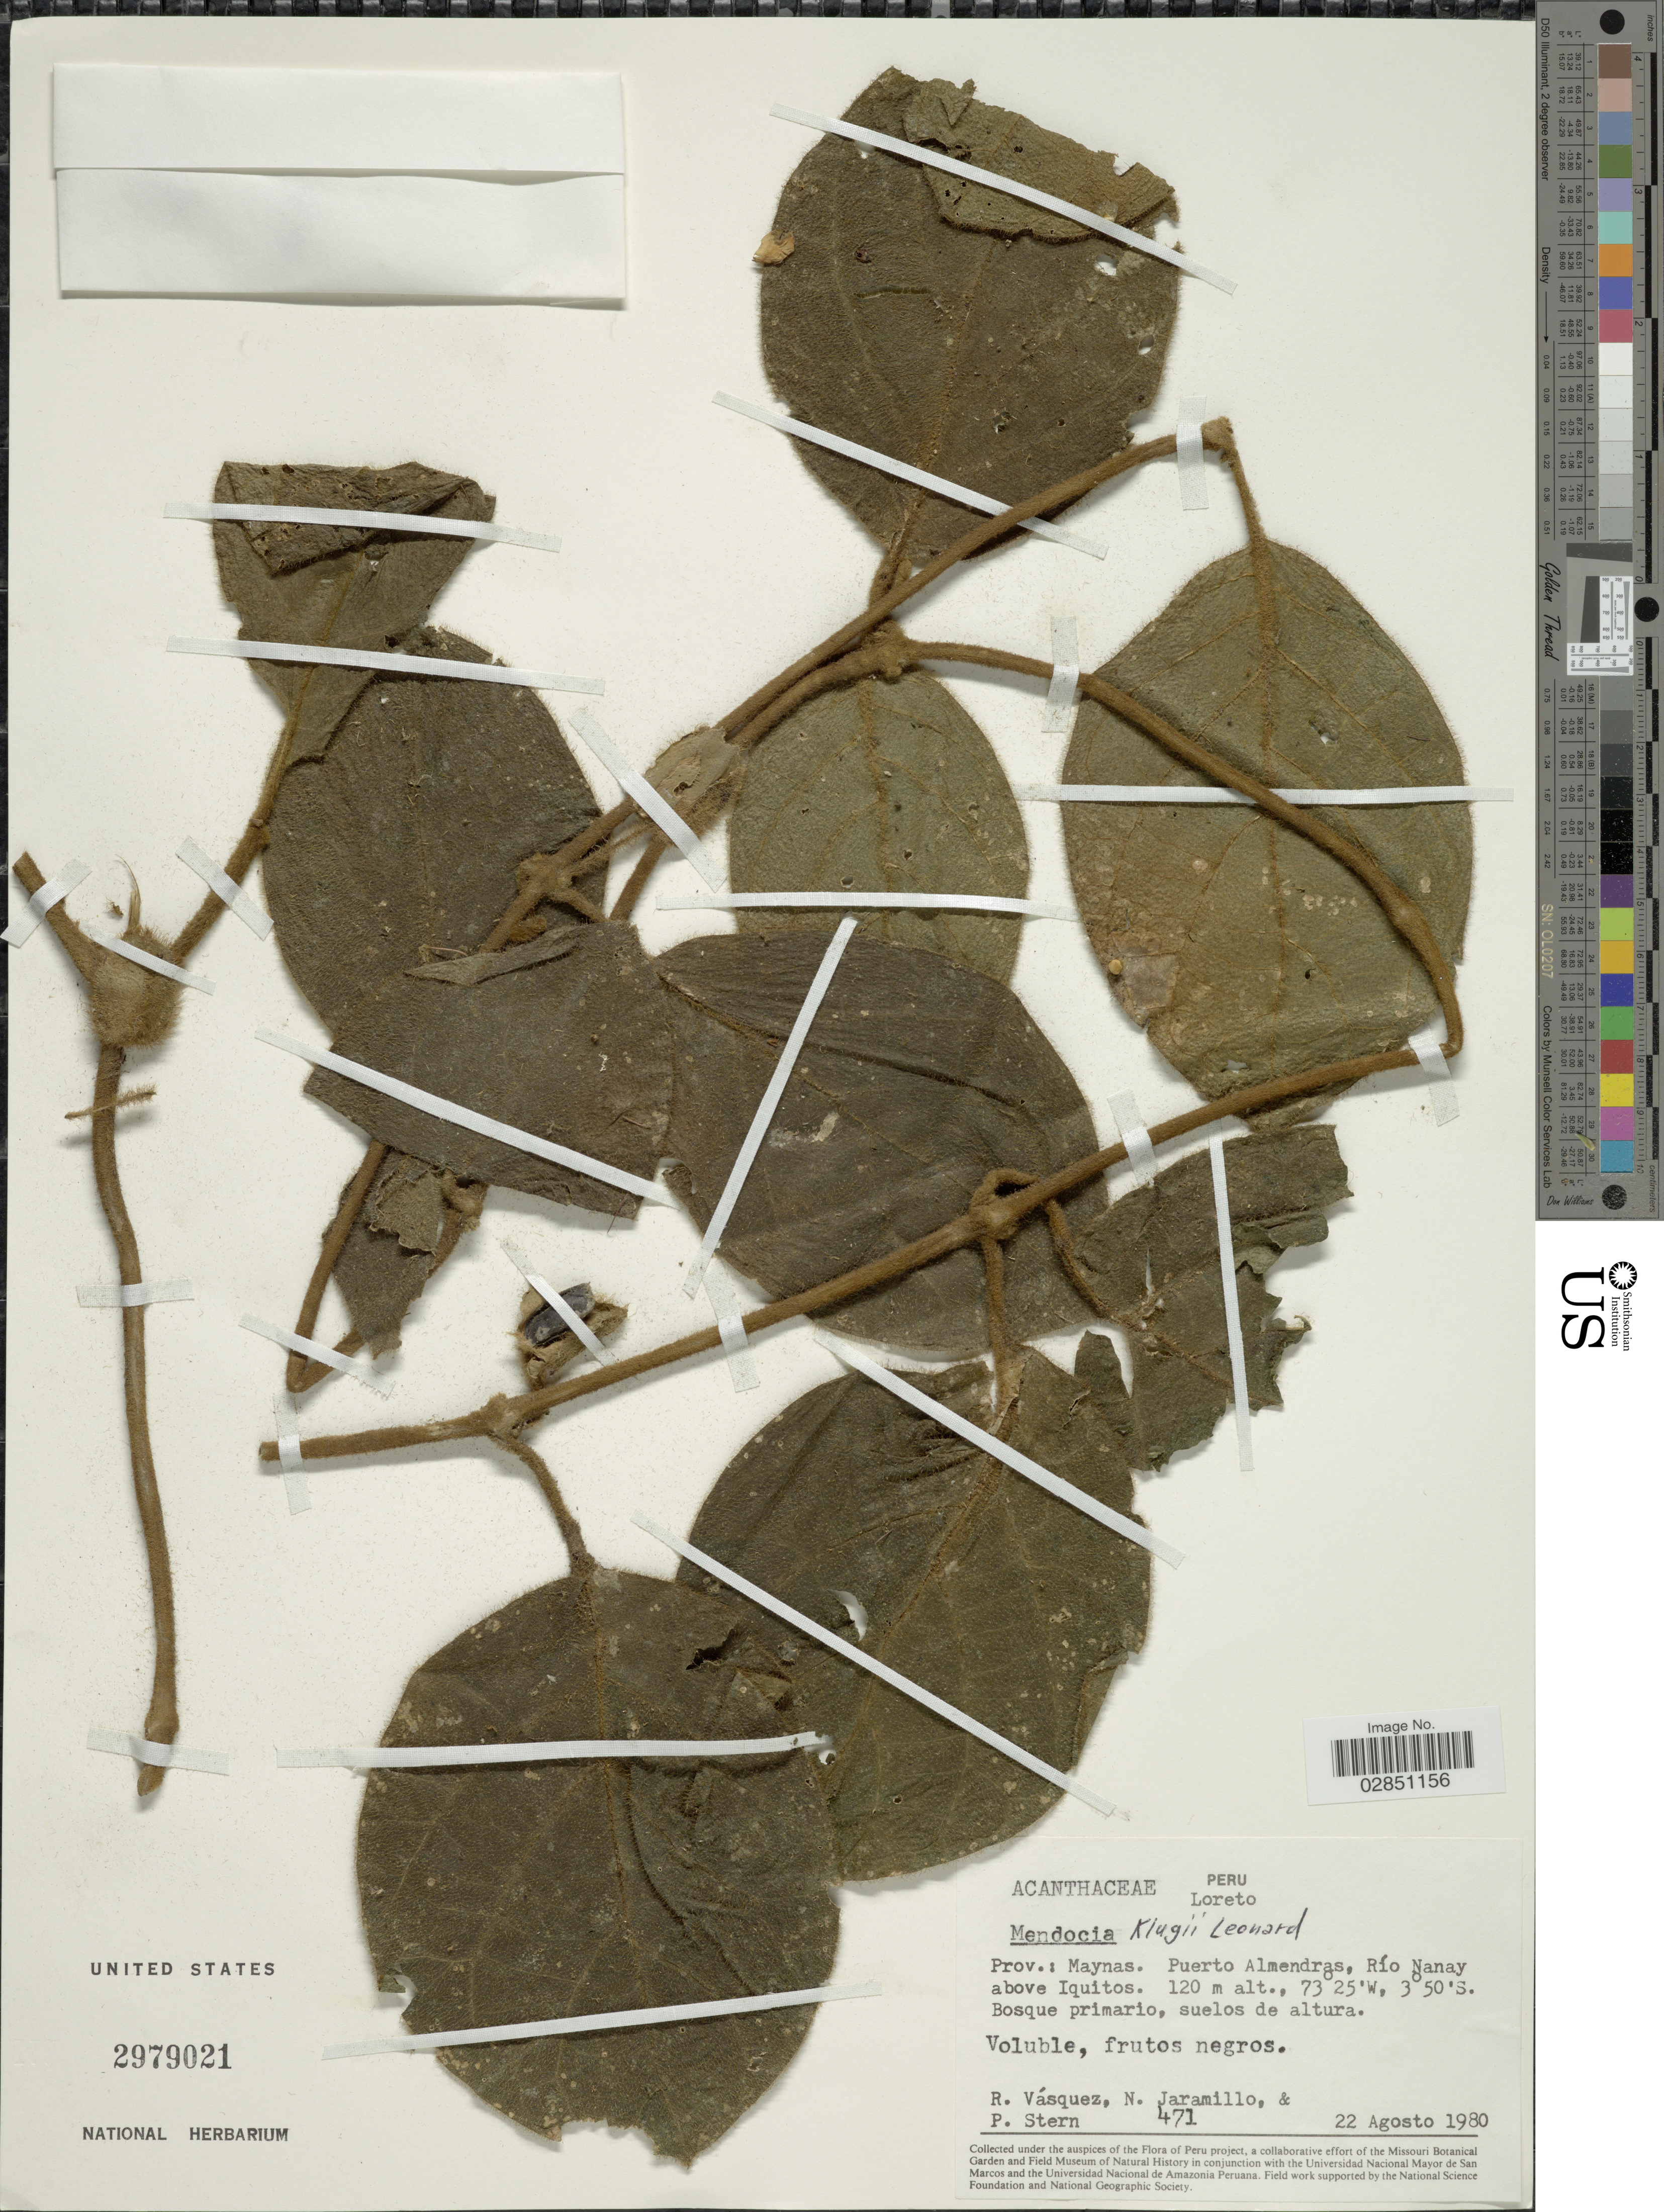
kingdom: Plantae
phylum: Tracheophyta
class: Magnoliopsida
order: Lamiales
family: Acanthaceae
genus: Mendoncia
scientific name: Mendoncia klugii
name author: Leonard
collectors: R. Vásquez, N. Jaramillo & P. Stern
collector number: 471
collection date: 1980-08-22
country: Peru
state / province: Loreto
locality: Prov.: Maynas. Puerto Almendras, Río Nanay above Iquitos.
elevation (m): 120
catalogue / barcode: US 2979021